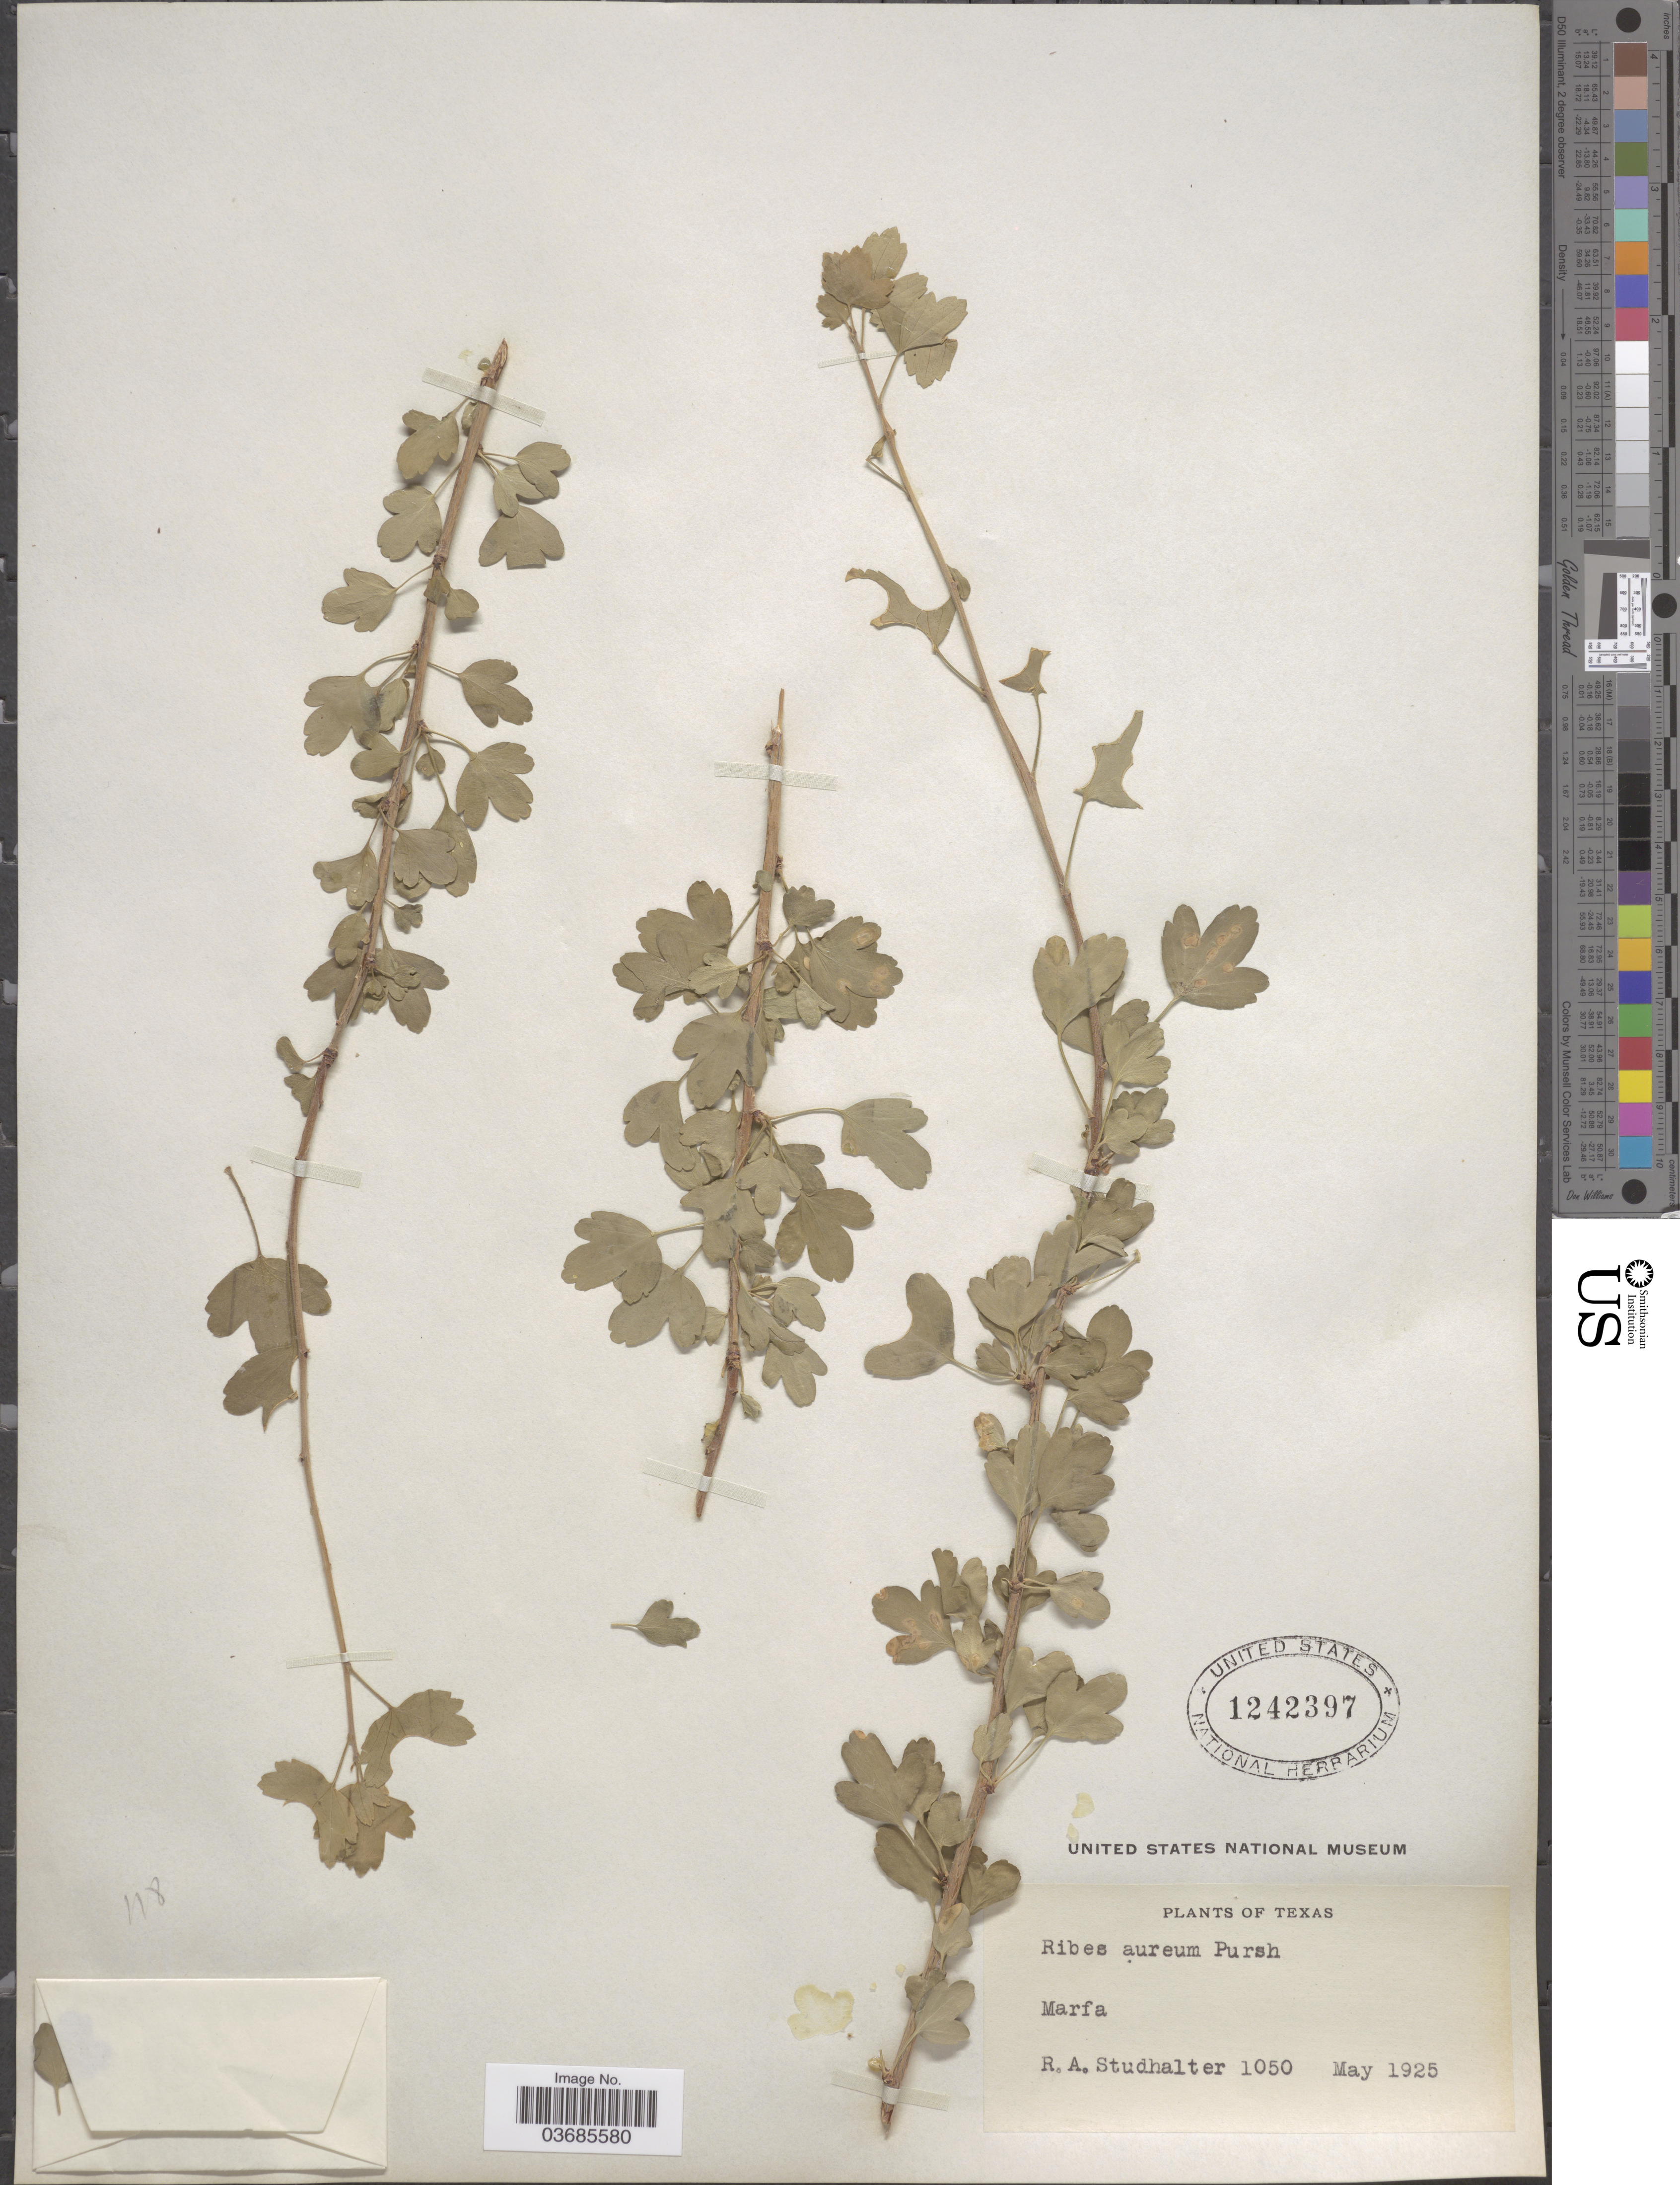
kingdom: Plantae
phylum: Tracheophyta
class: Magnoliopsida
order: Saxifragales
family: Grossulariaceae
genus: Ribes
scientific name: Ribes aureum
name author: Pursh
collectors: R. Studhalter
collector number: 1050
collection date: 1925-05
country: United States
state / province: Texas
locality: Marfa.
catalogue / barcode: US 1242397